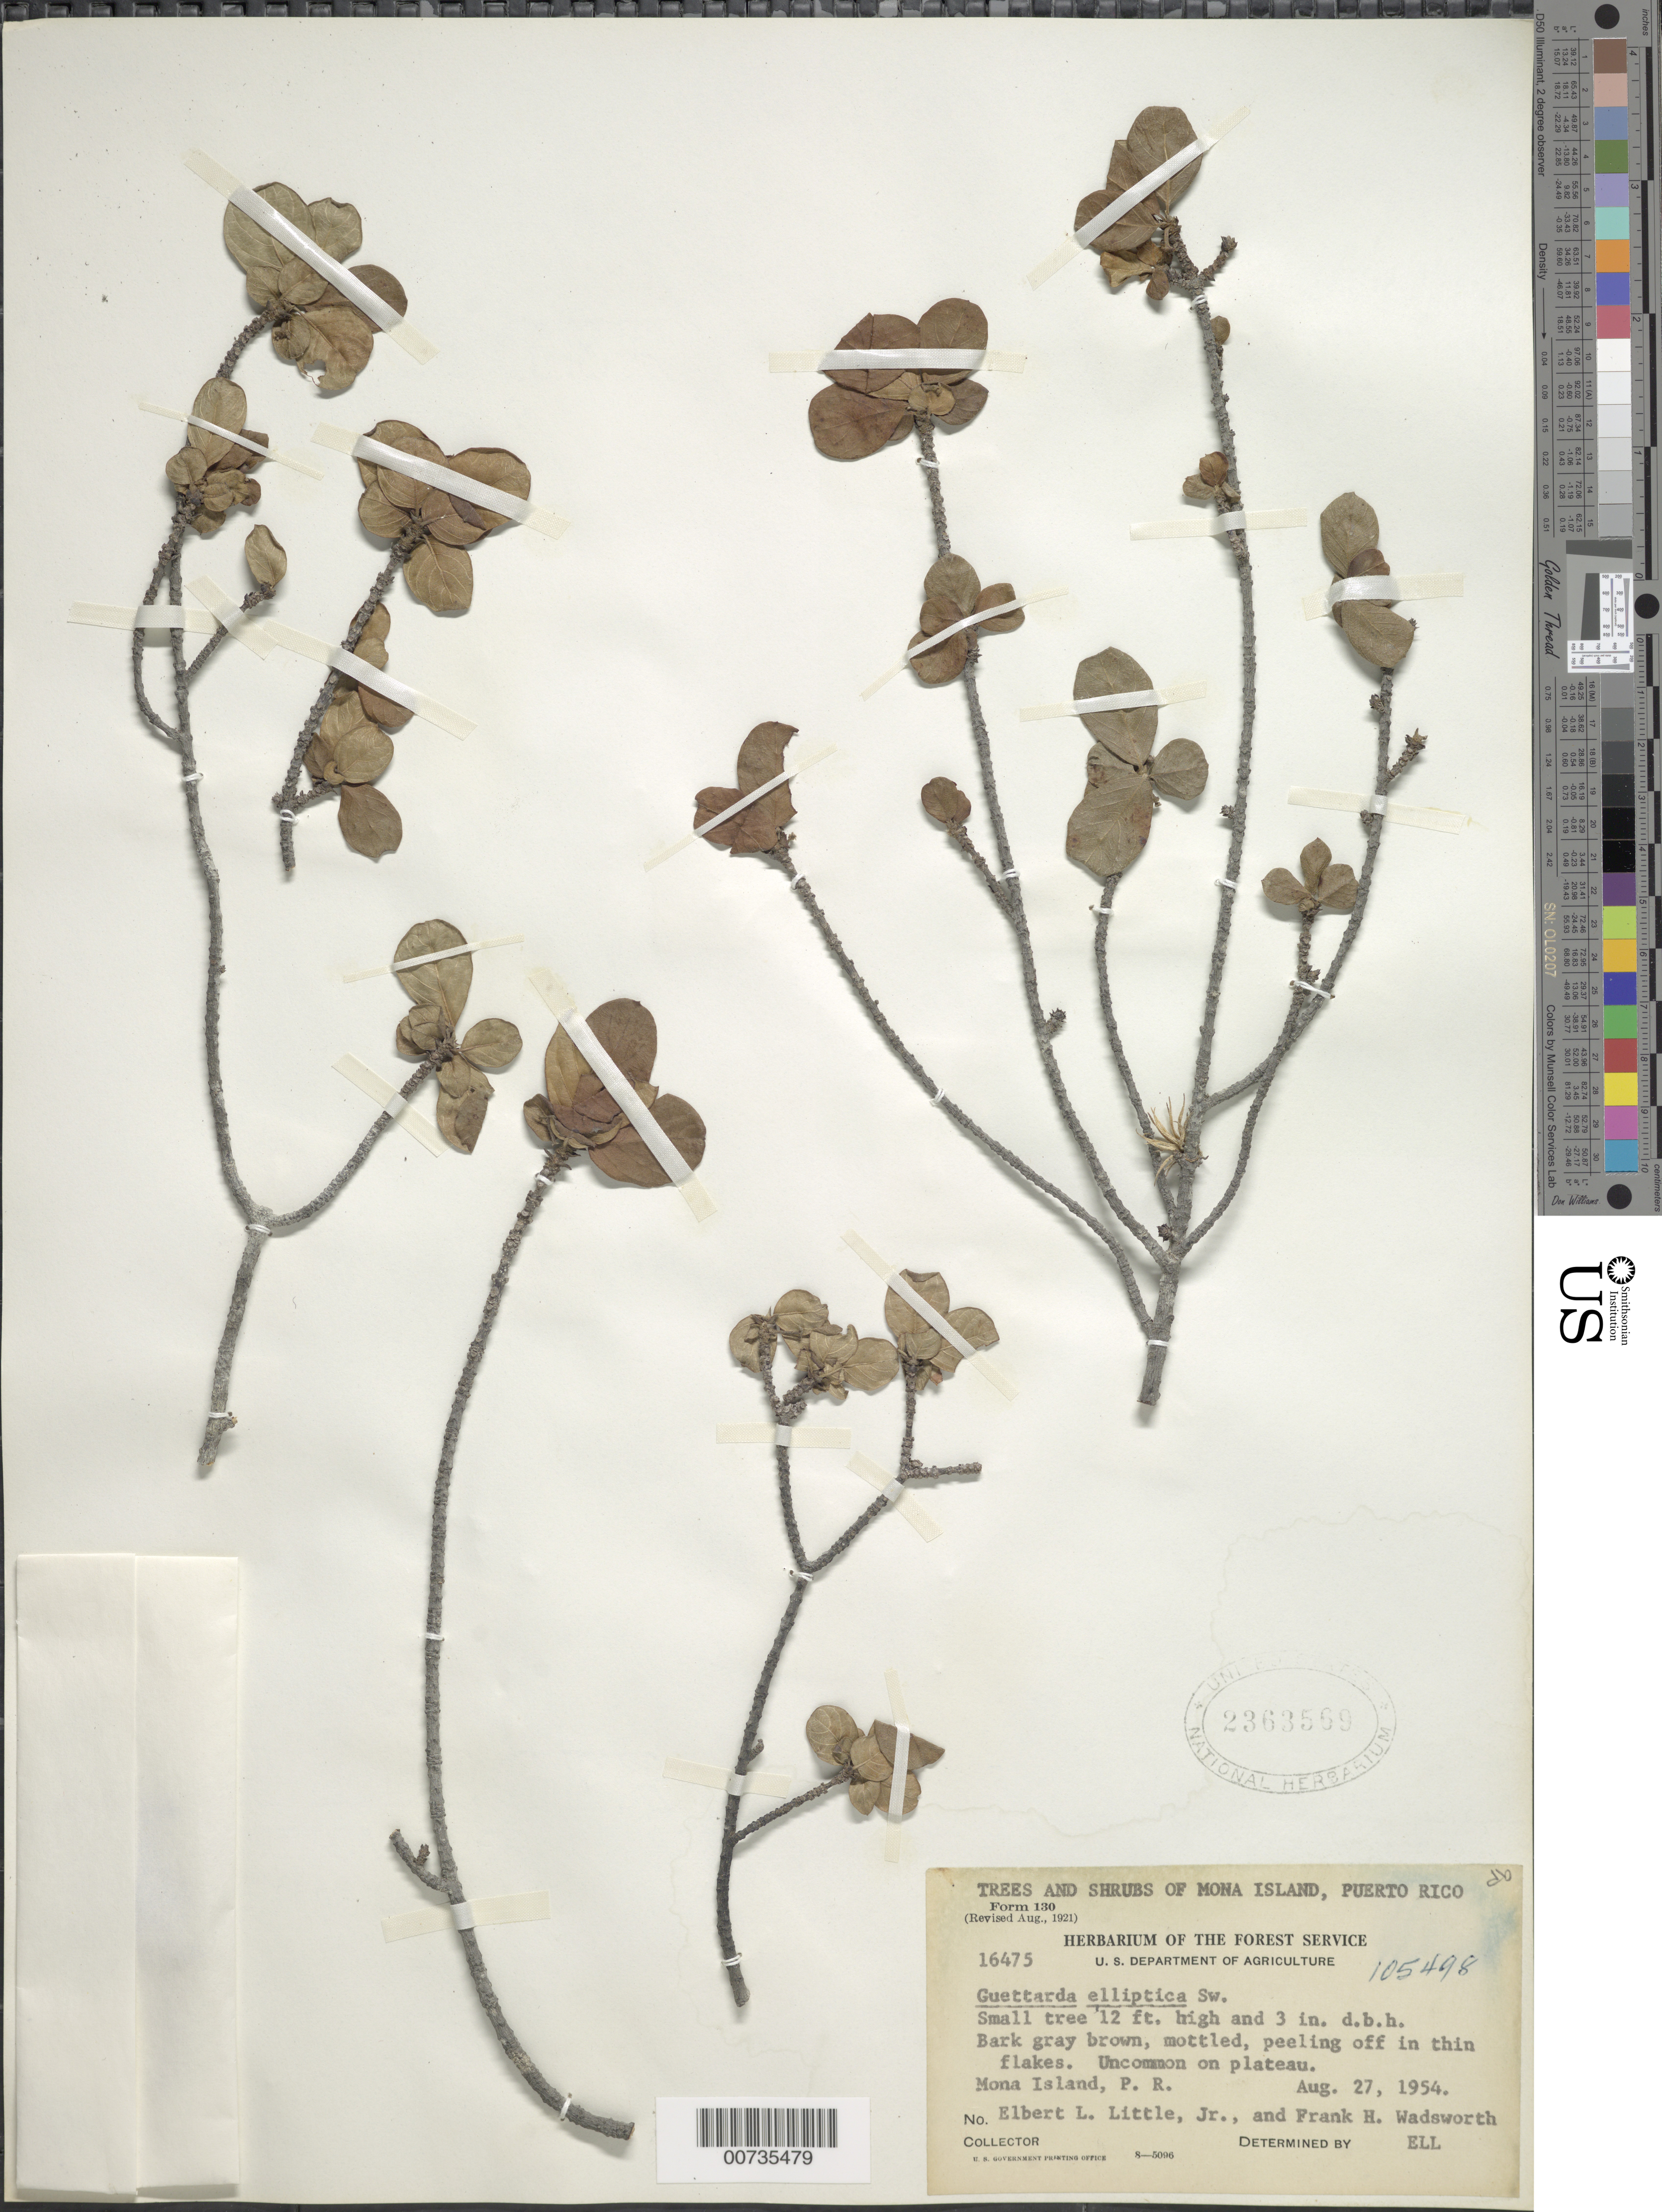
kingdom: Plantae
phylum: Tracheophyta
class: Magnoliopsida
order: Gentianales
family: Rubiaceae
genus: Guettarda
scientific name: Guettarda elliptica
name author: Sw.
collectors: E. L. Little & F. Wadsworth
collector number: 16475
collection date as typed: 27 Aug 1954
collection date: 1954-08-27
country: Puerto Rico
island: Mona Island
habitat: On plateau.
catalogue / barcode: US 2363569